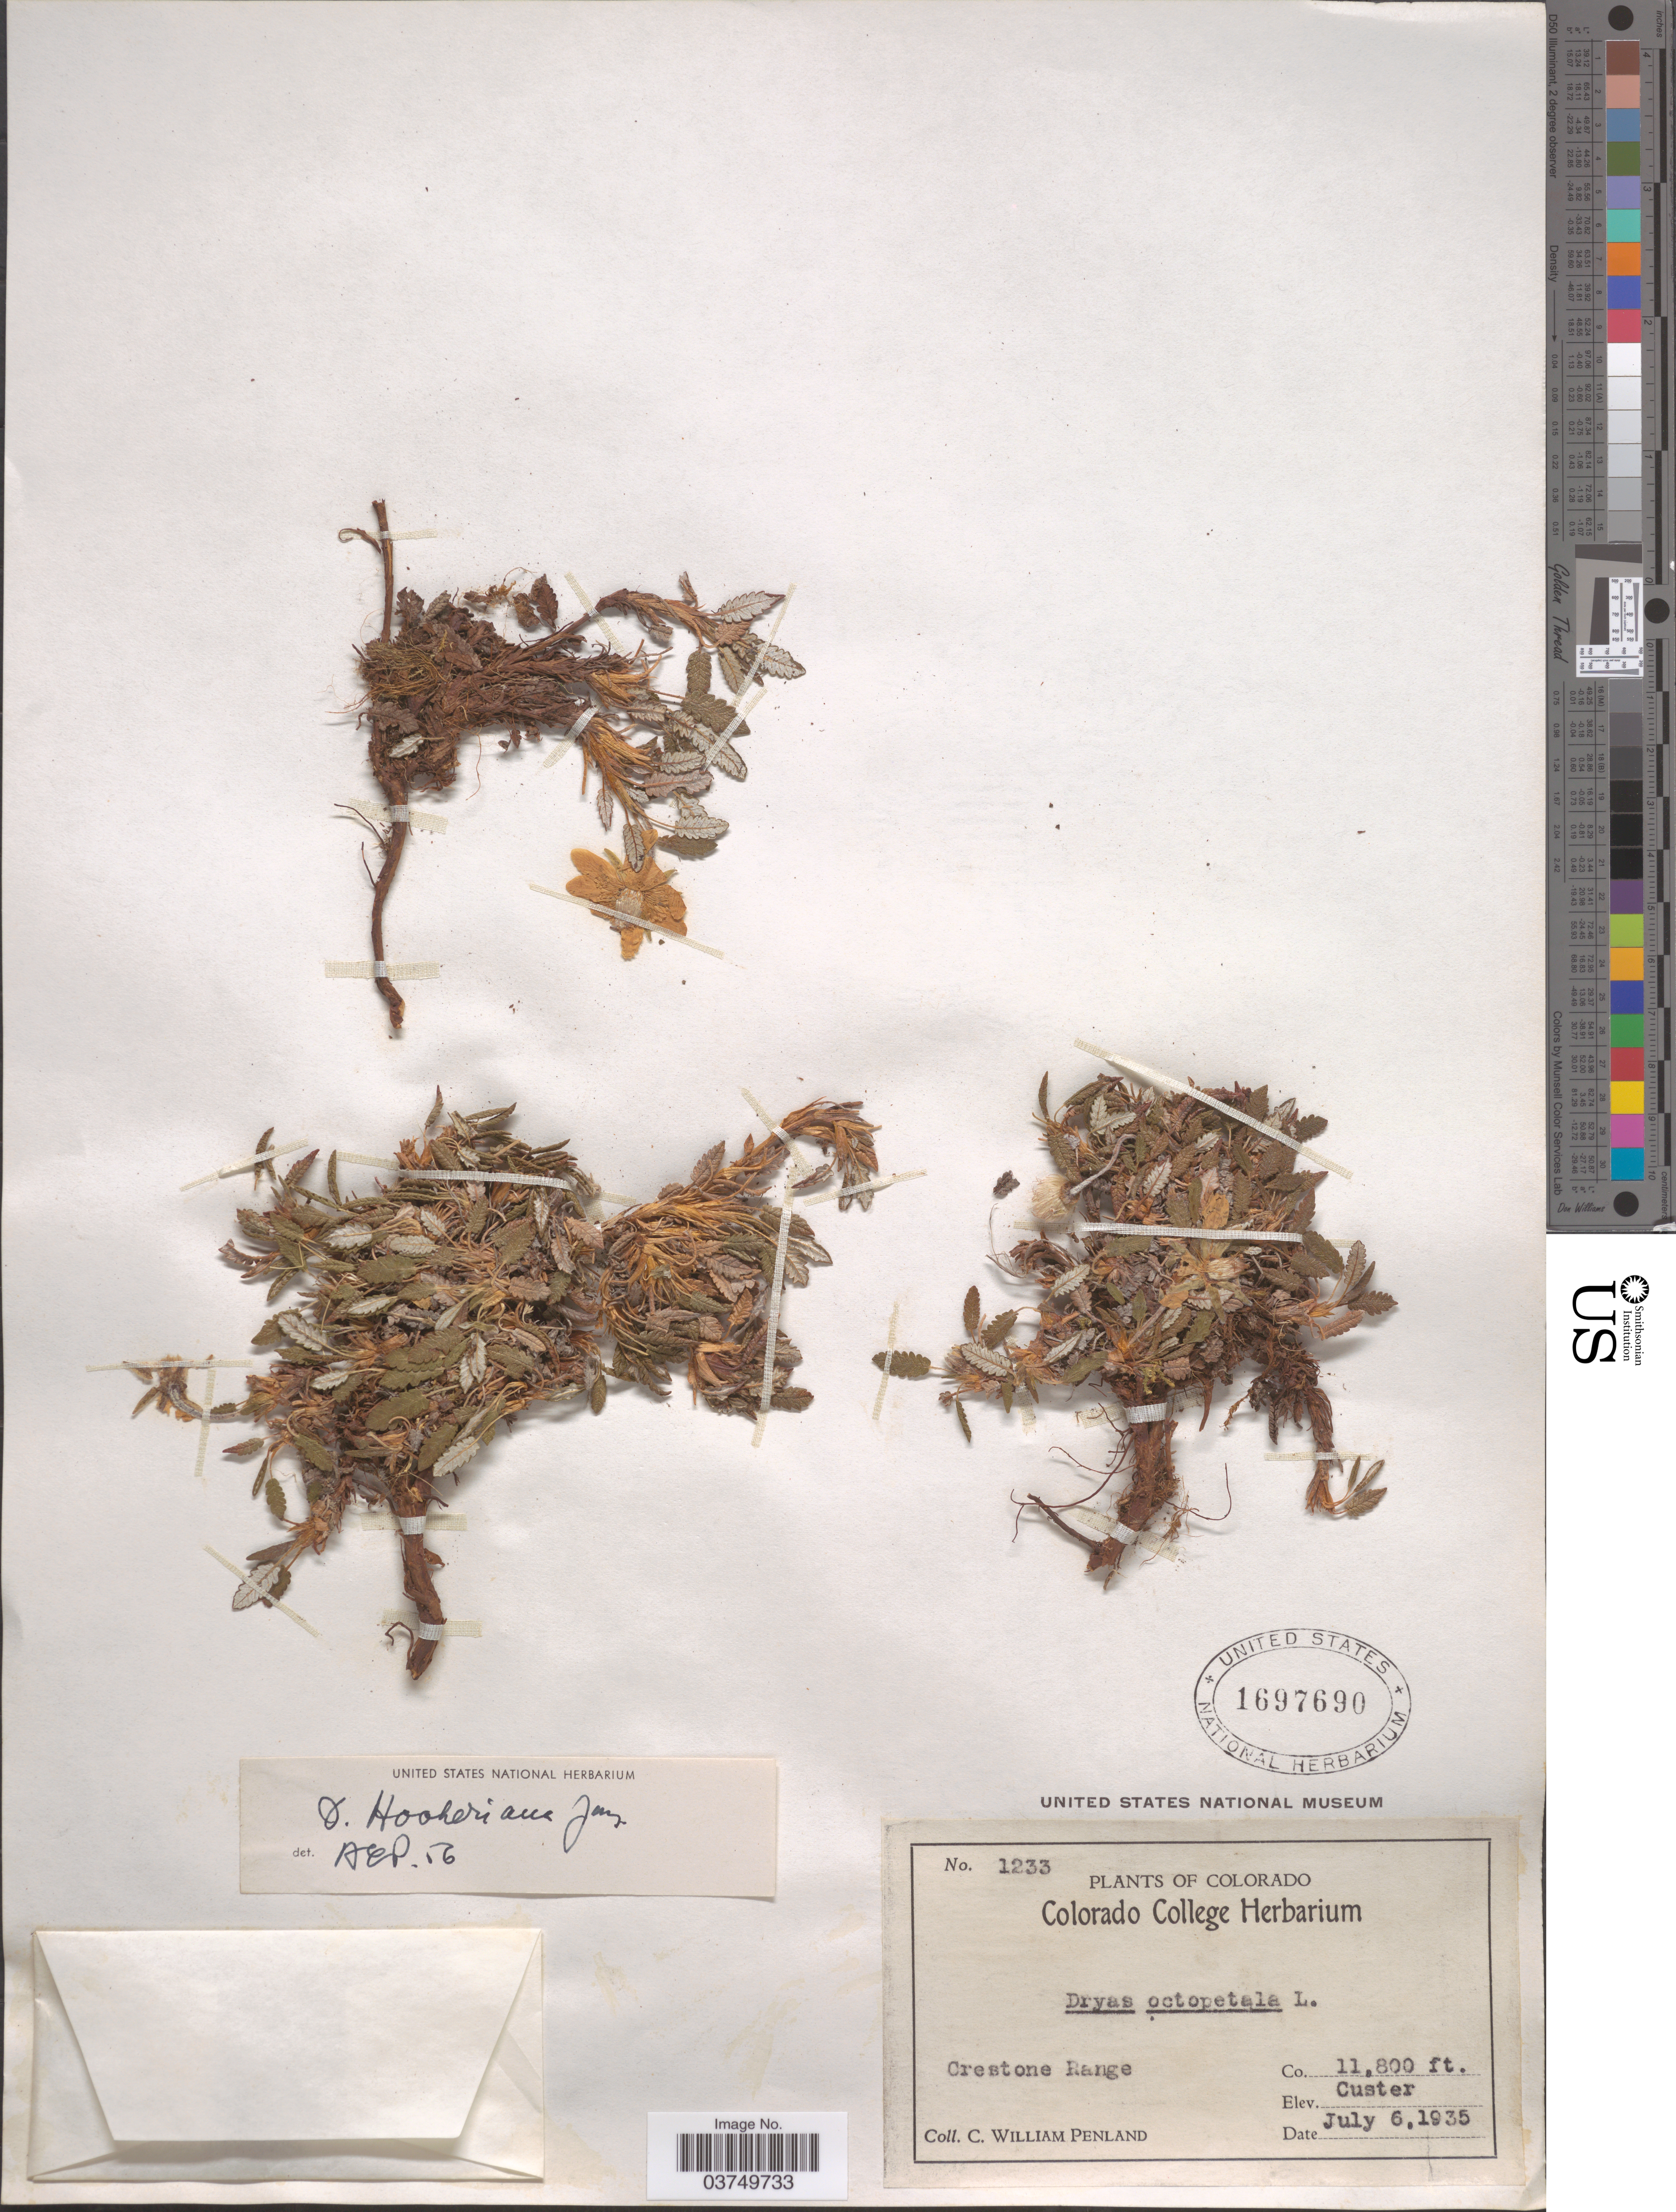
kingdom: Plantae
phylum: Tracheophyta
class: Magnoliopsida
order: Rosales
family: Rosaceae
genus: Dryas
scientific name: Dryas octopetala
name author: L.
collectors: C. W. Penland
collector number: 1233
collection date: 1935-07-06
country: United States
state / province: Colorado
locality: Crestone Range. Co. Custer.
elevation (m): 3597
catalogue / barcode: US 1697690